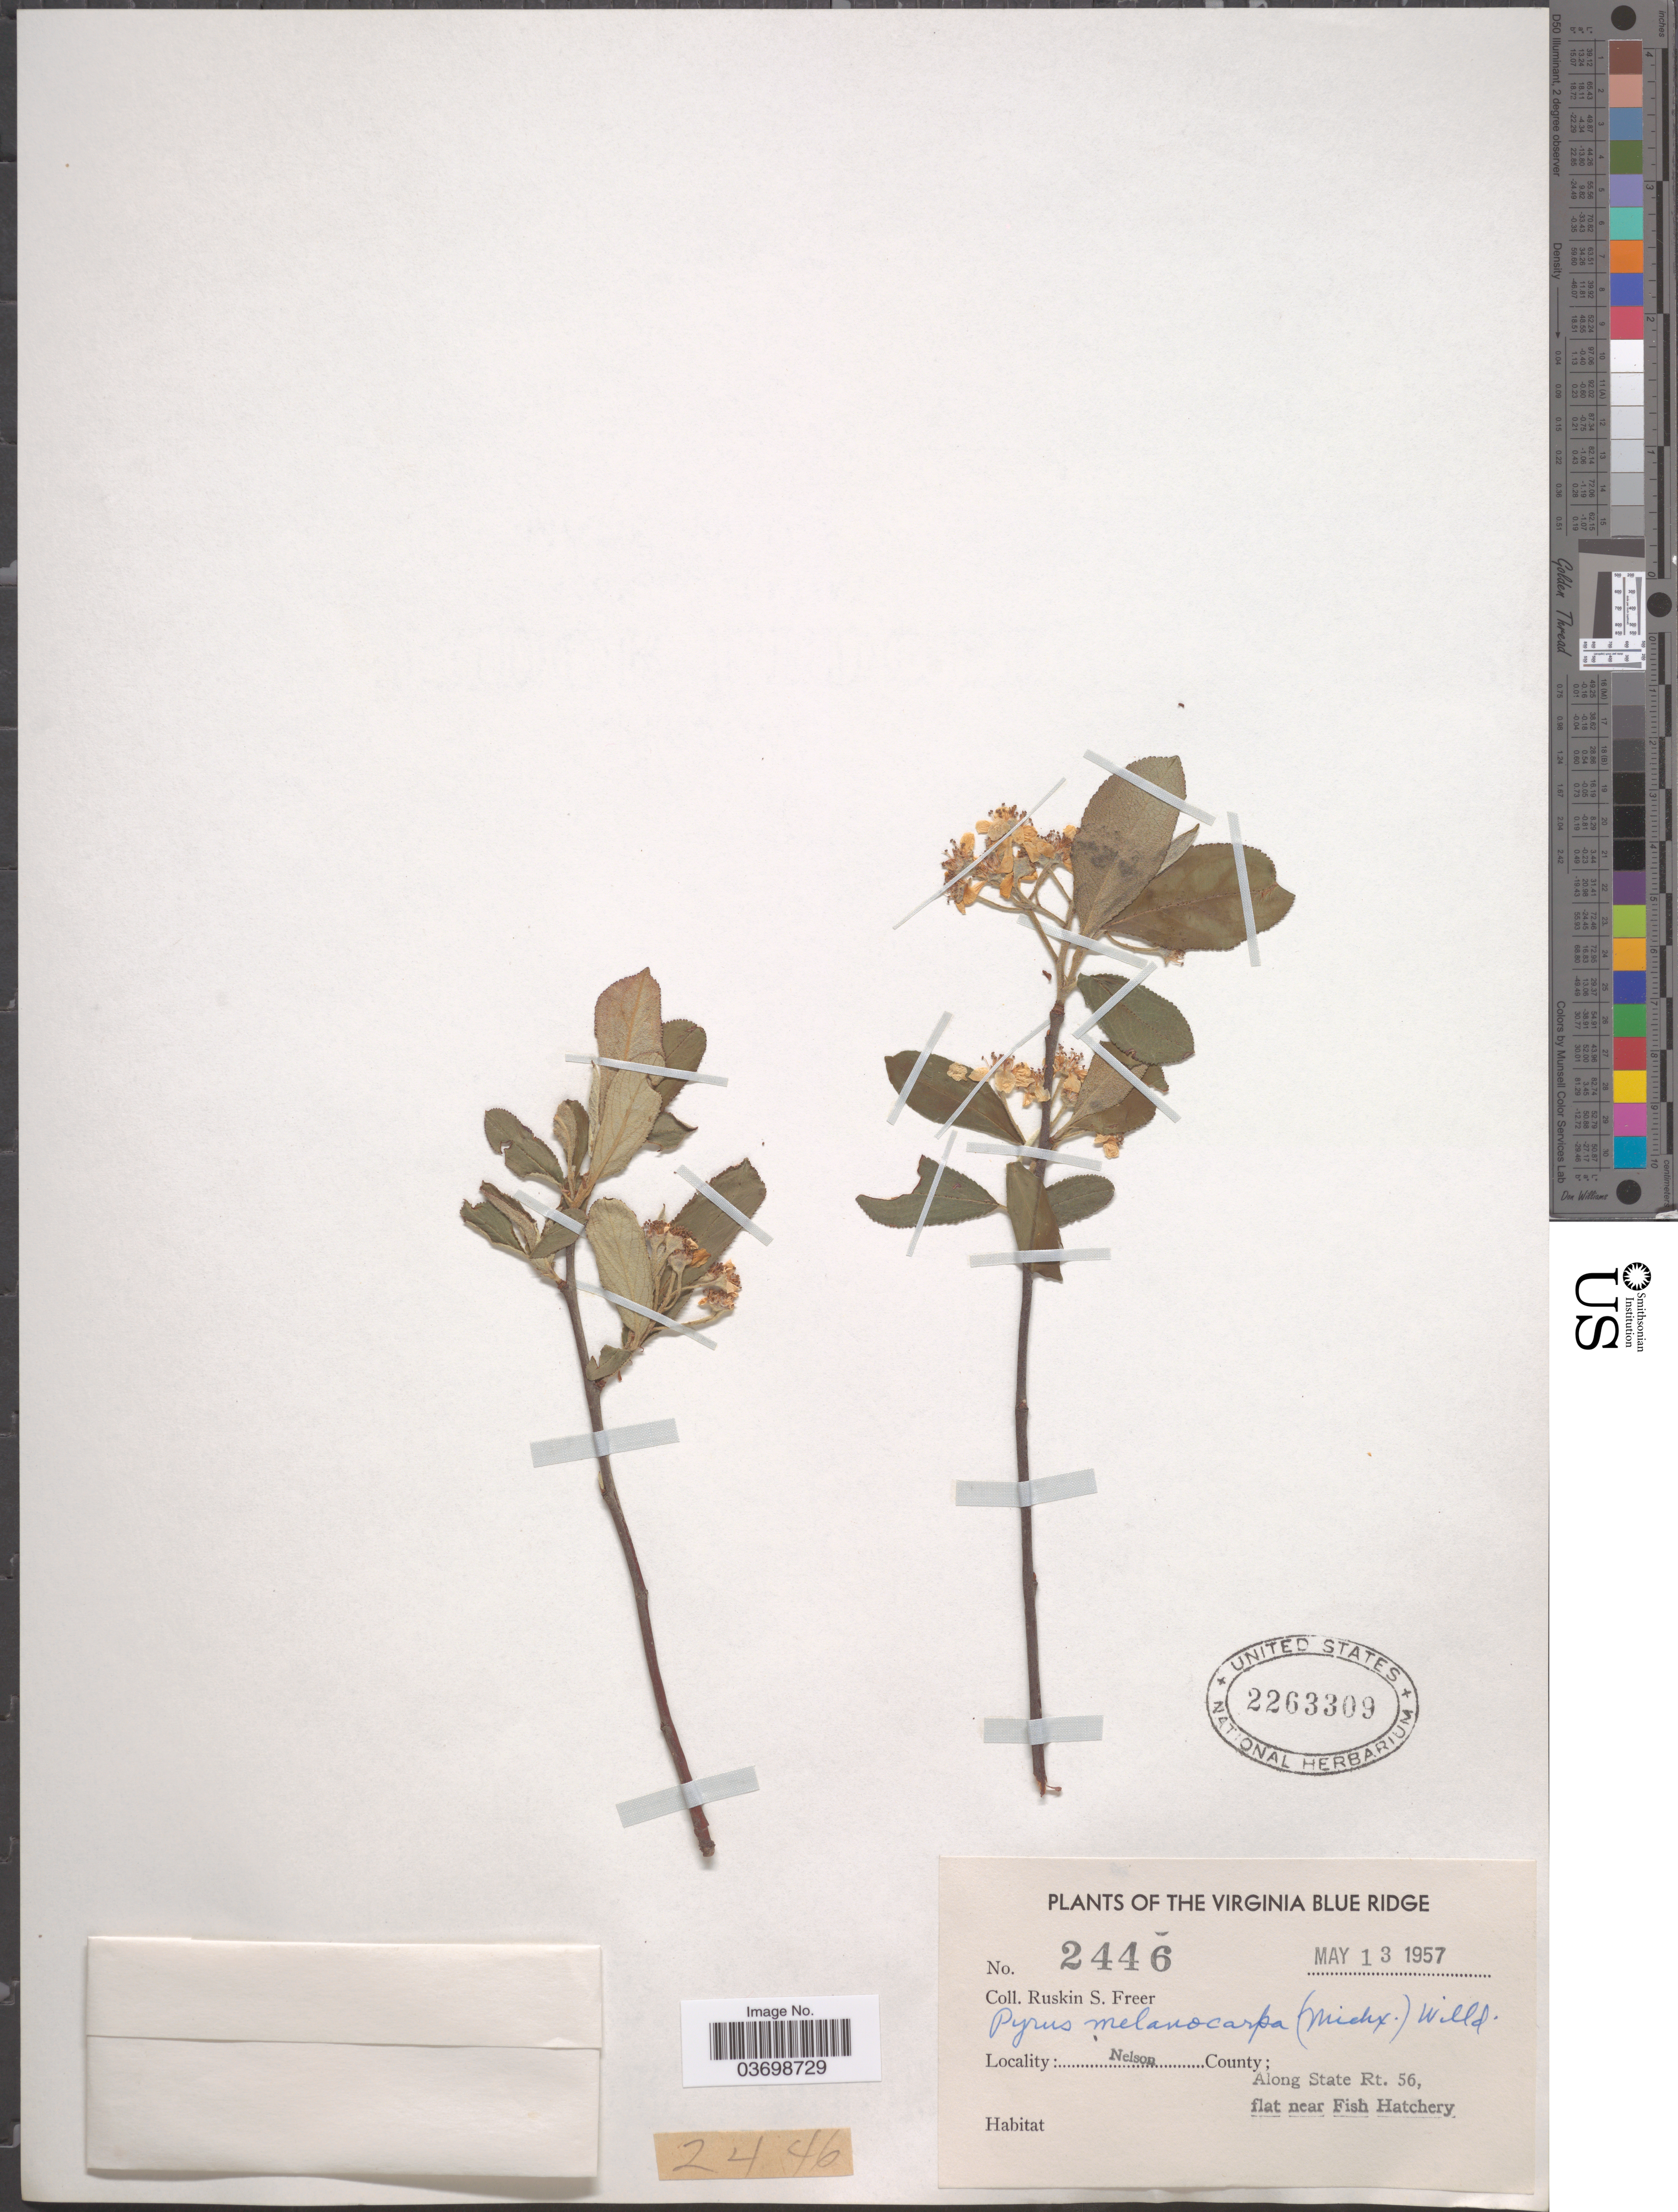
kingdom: Plantae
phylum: Tracheophyta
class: Magnoliopsida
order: Rosales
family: Rosaceae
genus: Aronia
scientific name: Aronia arbutifolia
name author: (L.) Pers.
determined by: Strong, M. T., (US), Smithsonian Institution - National Museum of Natural History (UNITED STATES)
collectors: R. Freer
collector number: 2446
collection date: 1957-05-13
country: United States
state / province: Virginia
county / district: Nelson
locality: The Virginia Blue Ridge. Nelson County; Along State Rt. 56, flat near Fish Hatchery.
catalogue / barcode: US 2263309